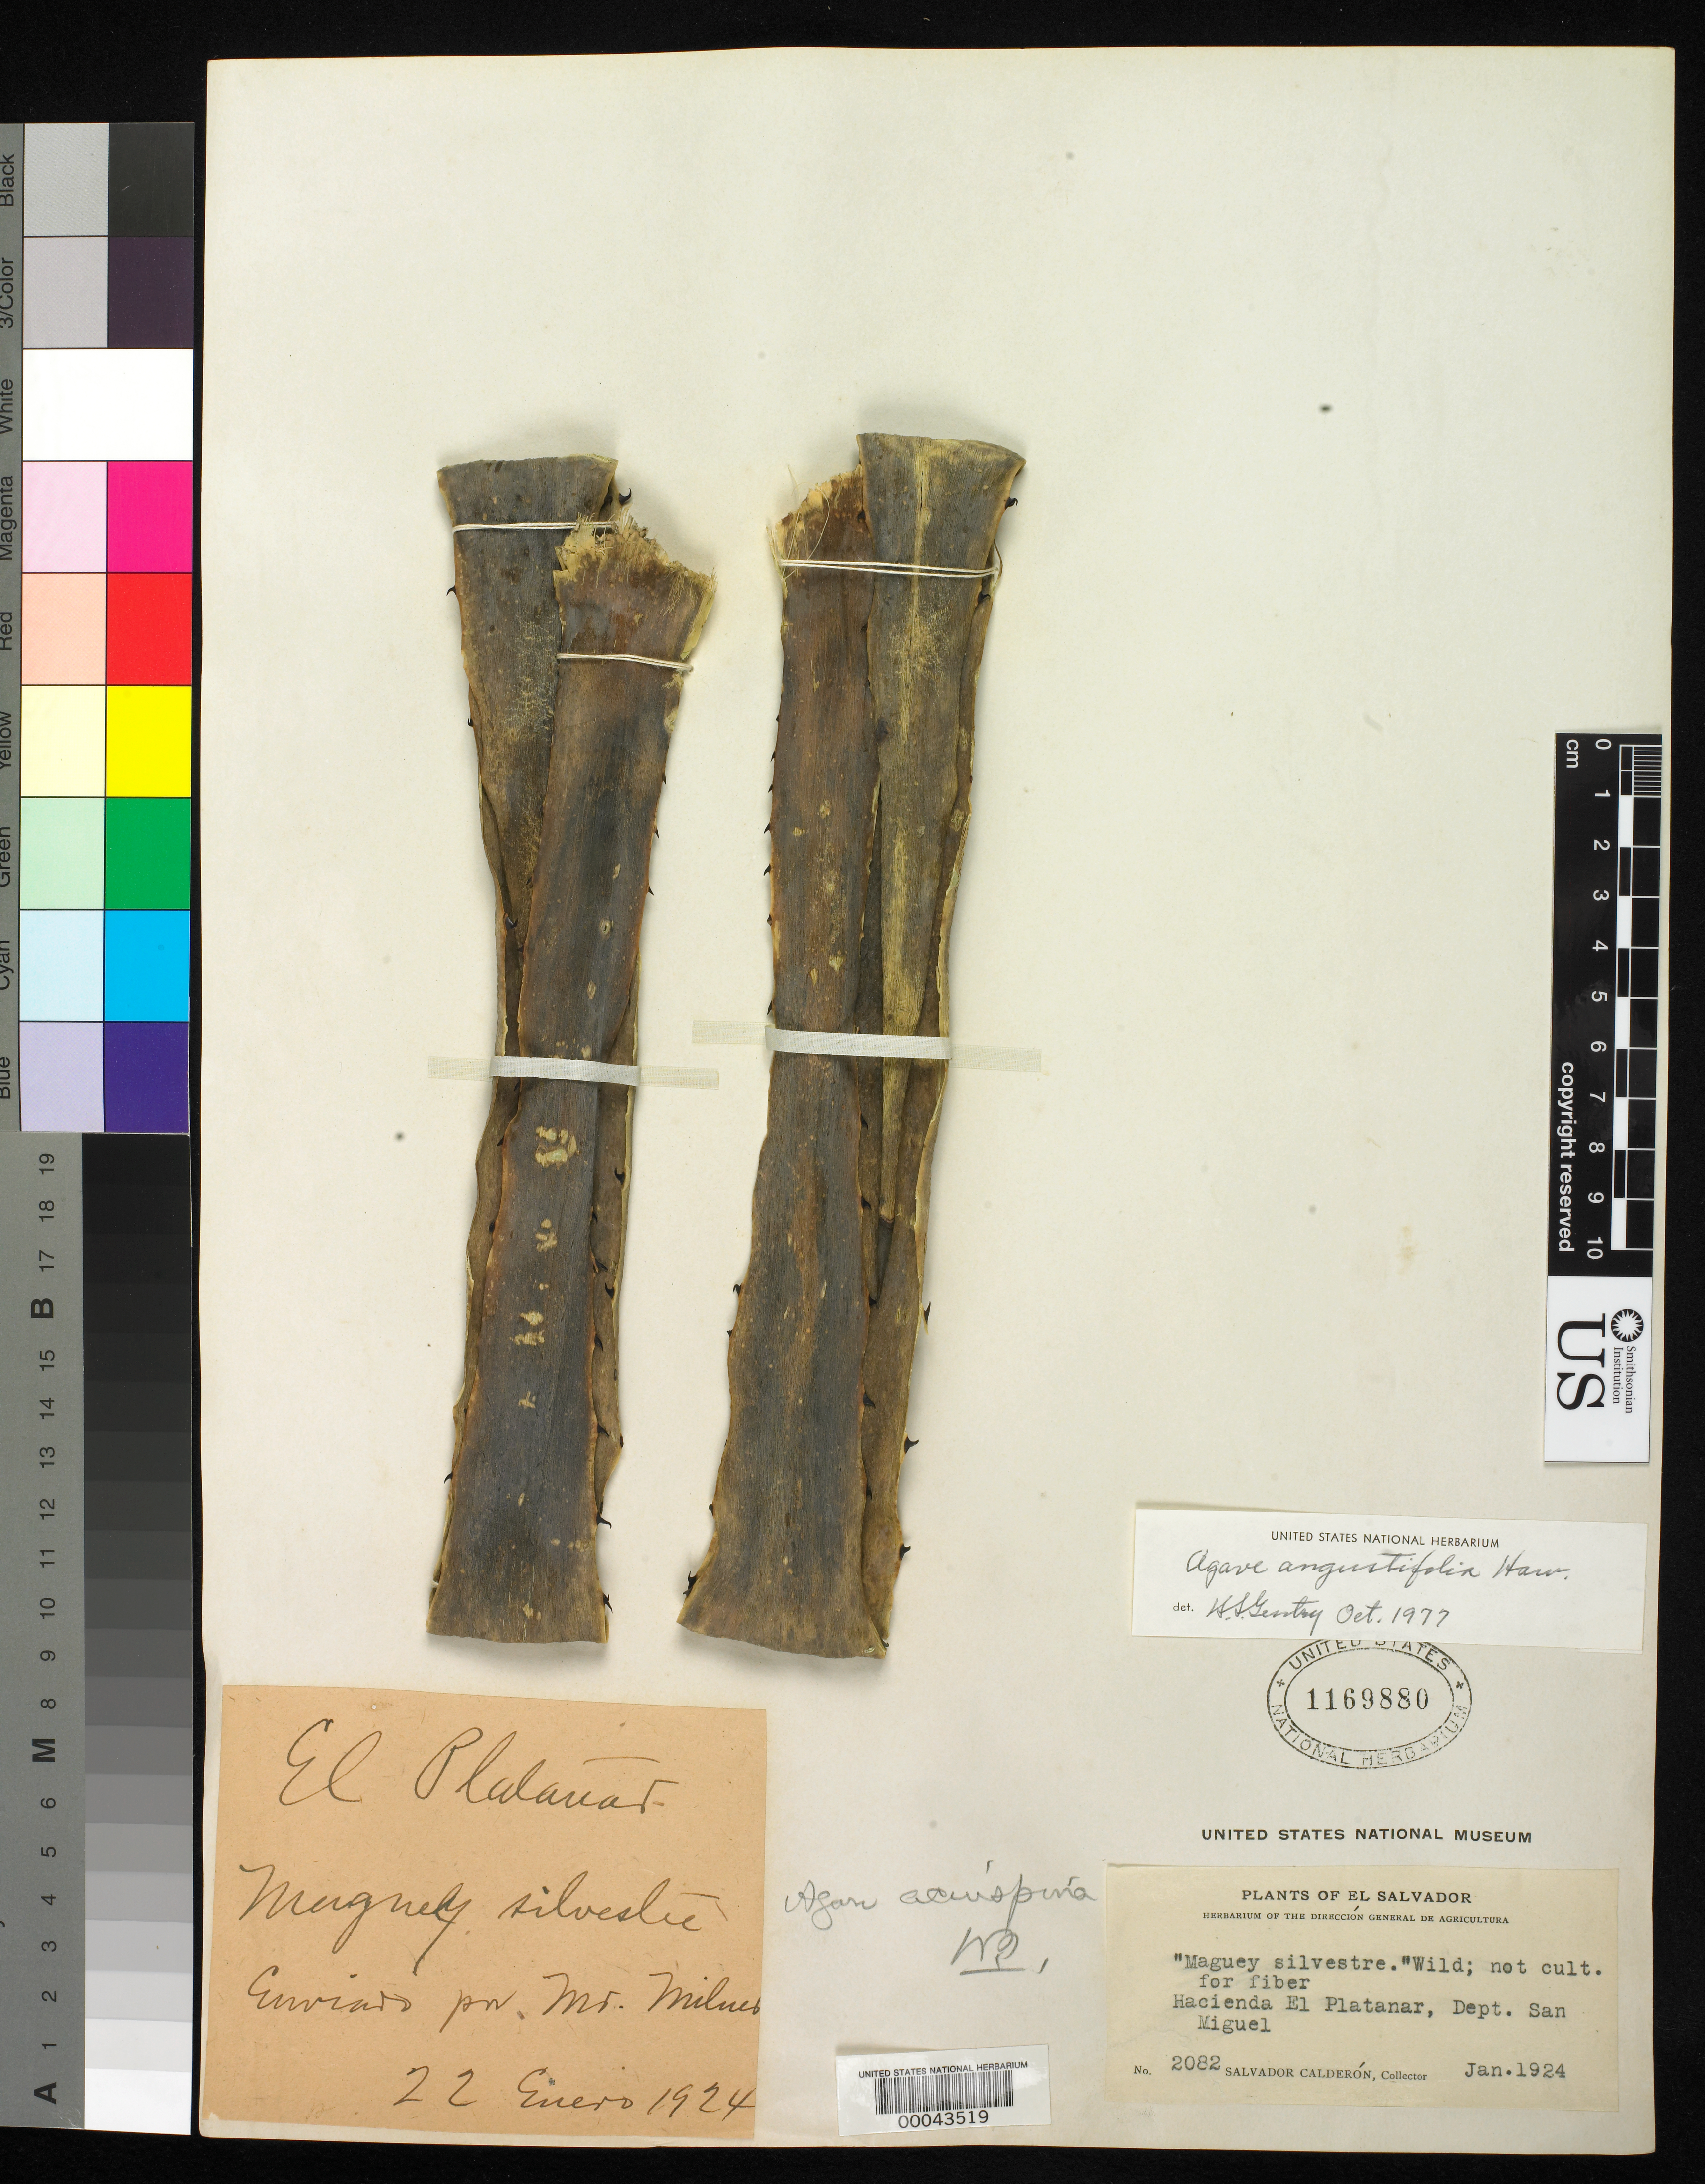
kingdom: Plantae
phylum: Tracheophyta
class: Liliopsida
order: Asparagales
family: Asparagaceae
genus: Agave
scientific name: Agave angustifolia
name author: Haw.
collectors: S. Calderón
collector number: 2082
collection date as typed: Jan 1924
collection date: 1924-01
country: El Salvador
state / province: San Miguel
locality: Hacienda el platanar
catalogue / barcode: US 1169880